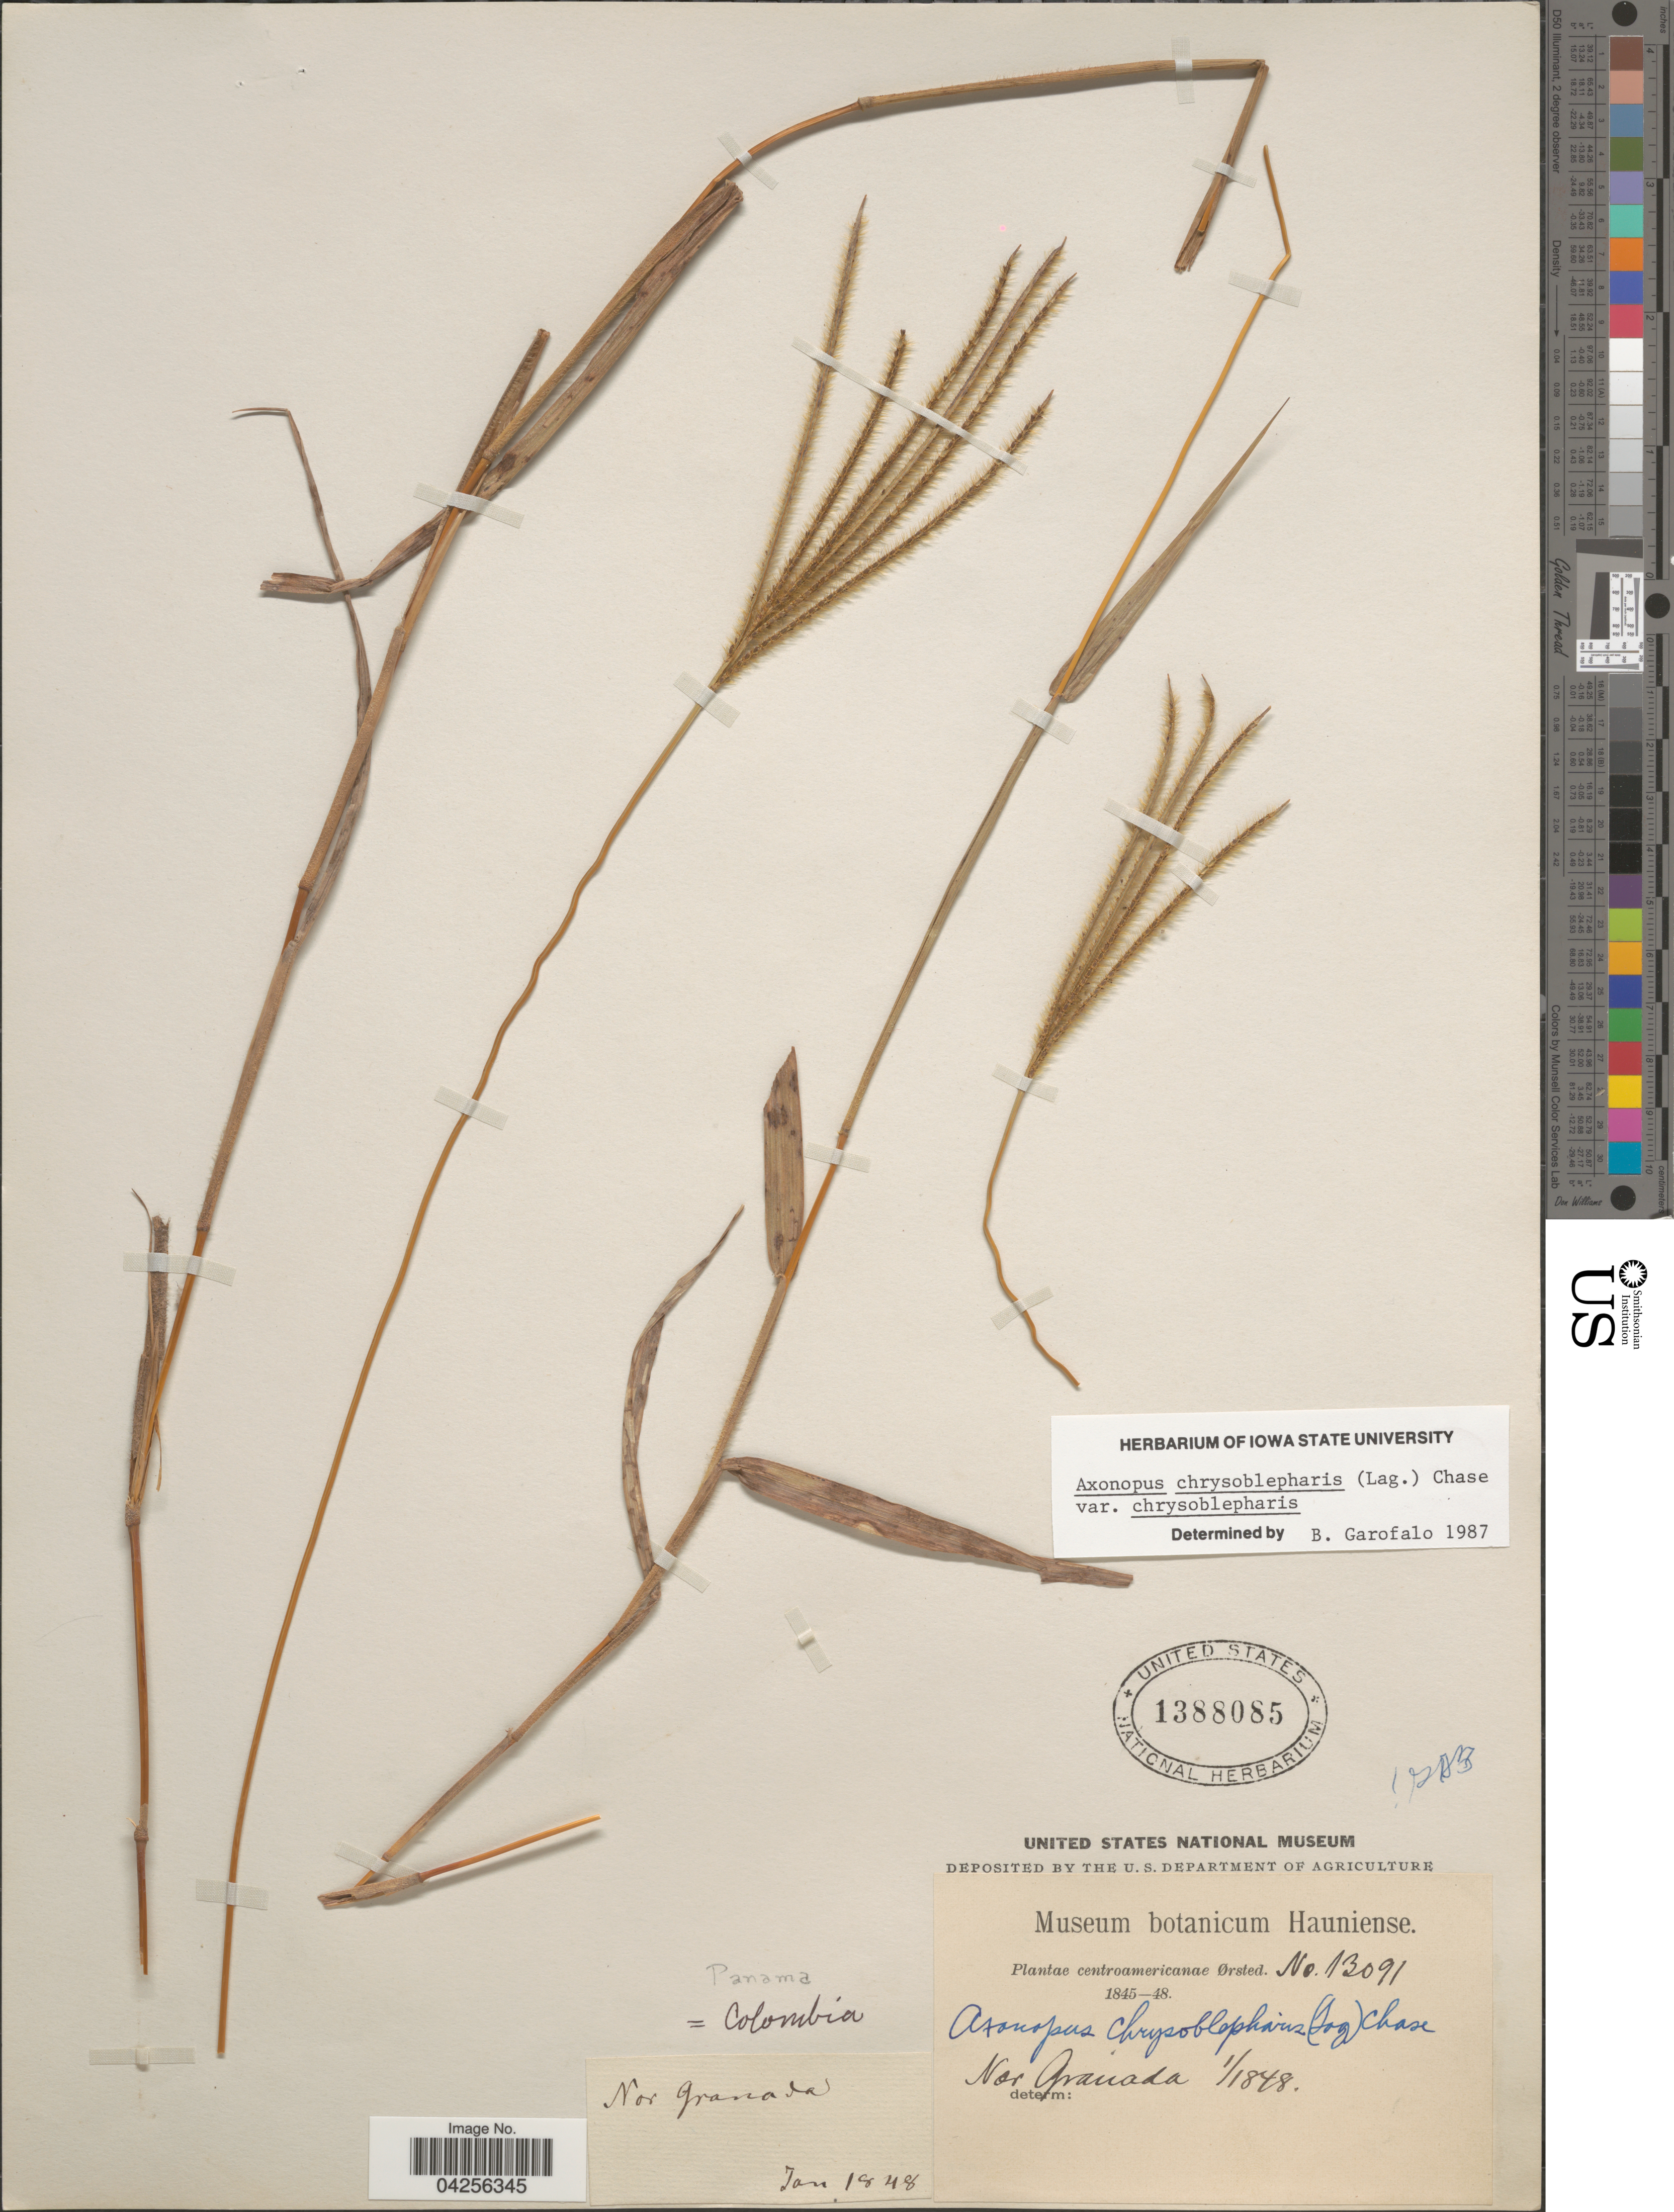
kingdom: Plantae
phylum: Tracheophyta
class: Liliopsida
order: Poales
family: Poaceae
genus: Axonopus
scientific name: Axonopus chrysoblepharis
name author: (Lag.) Chase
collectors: Ørsted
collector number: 13091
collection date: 1848-01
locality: Centroamericanae. Nov Granada.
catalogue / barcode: US 1388085